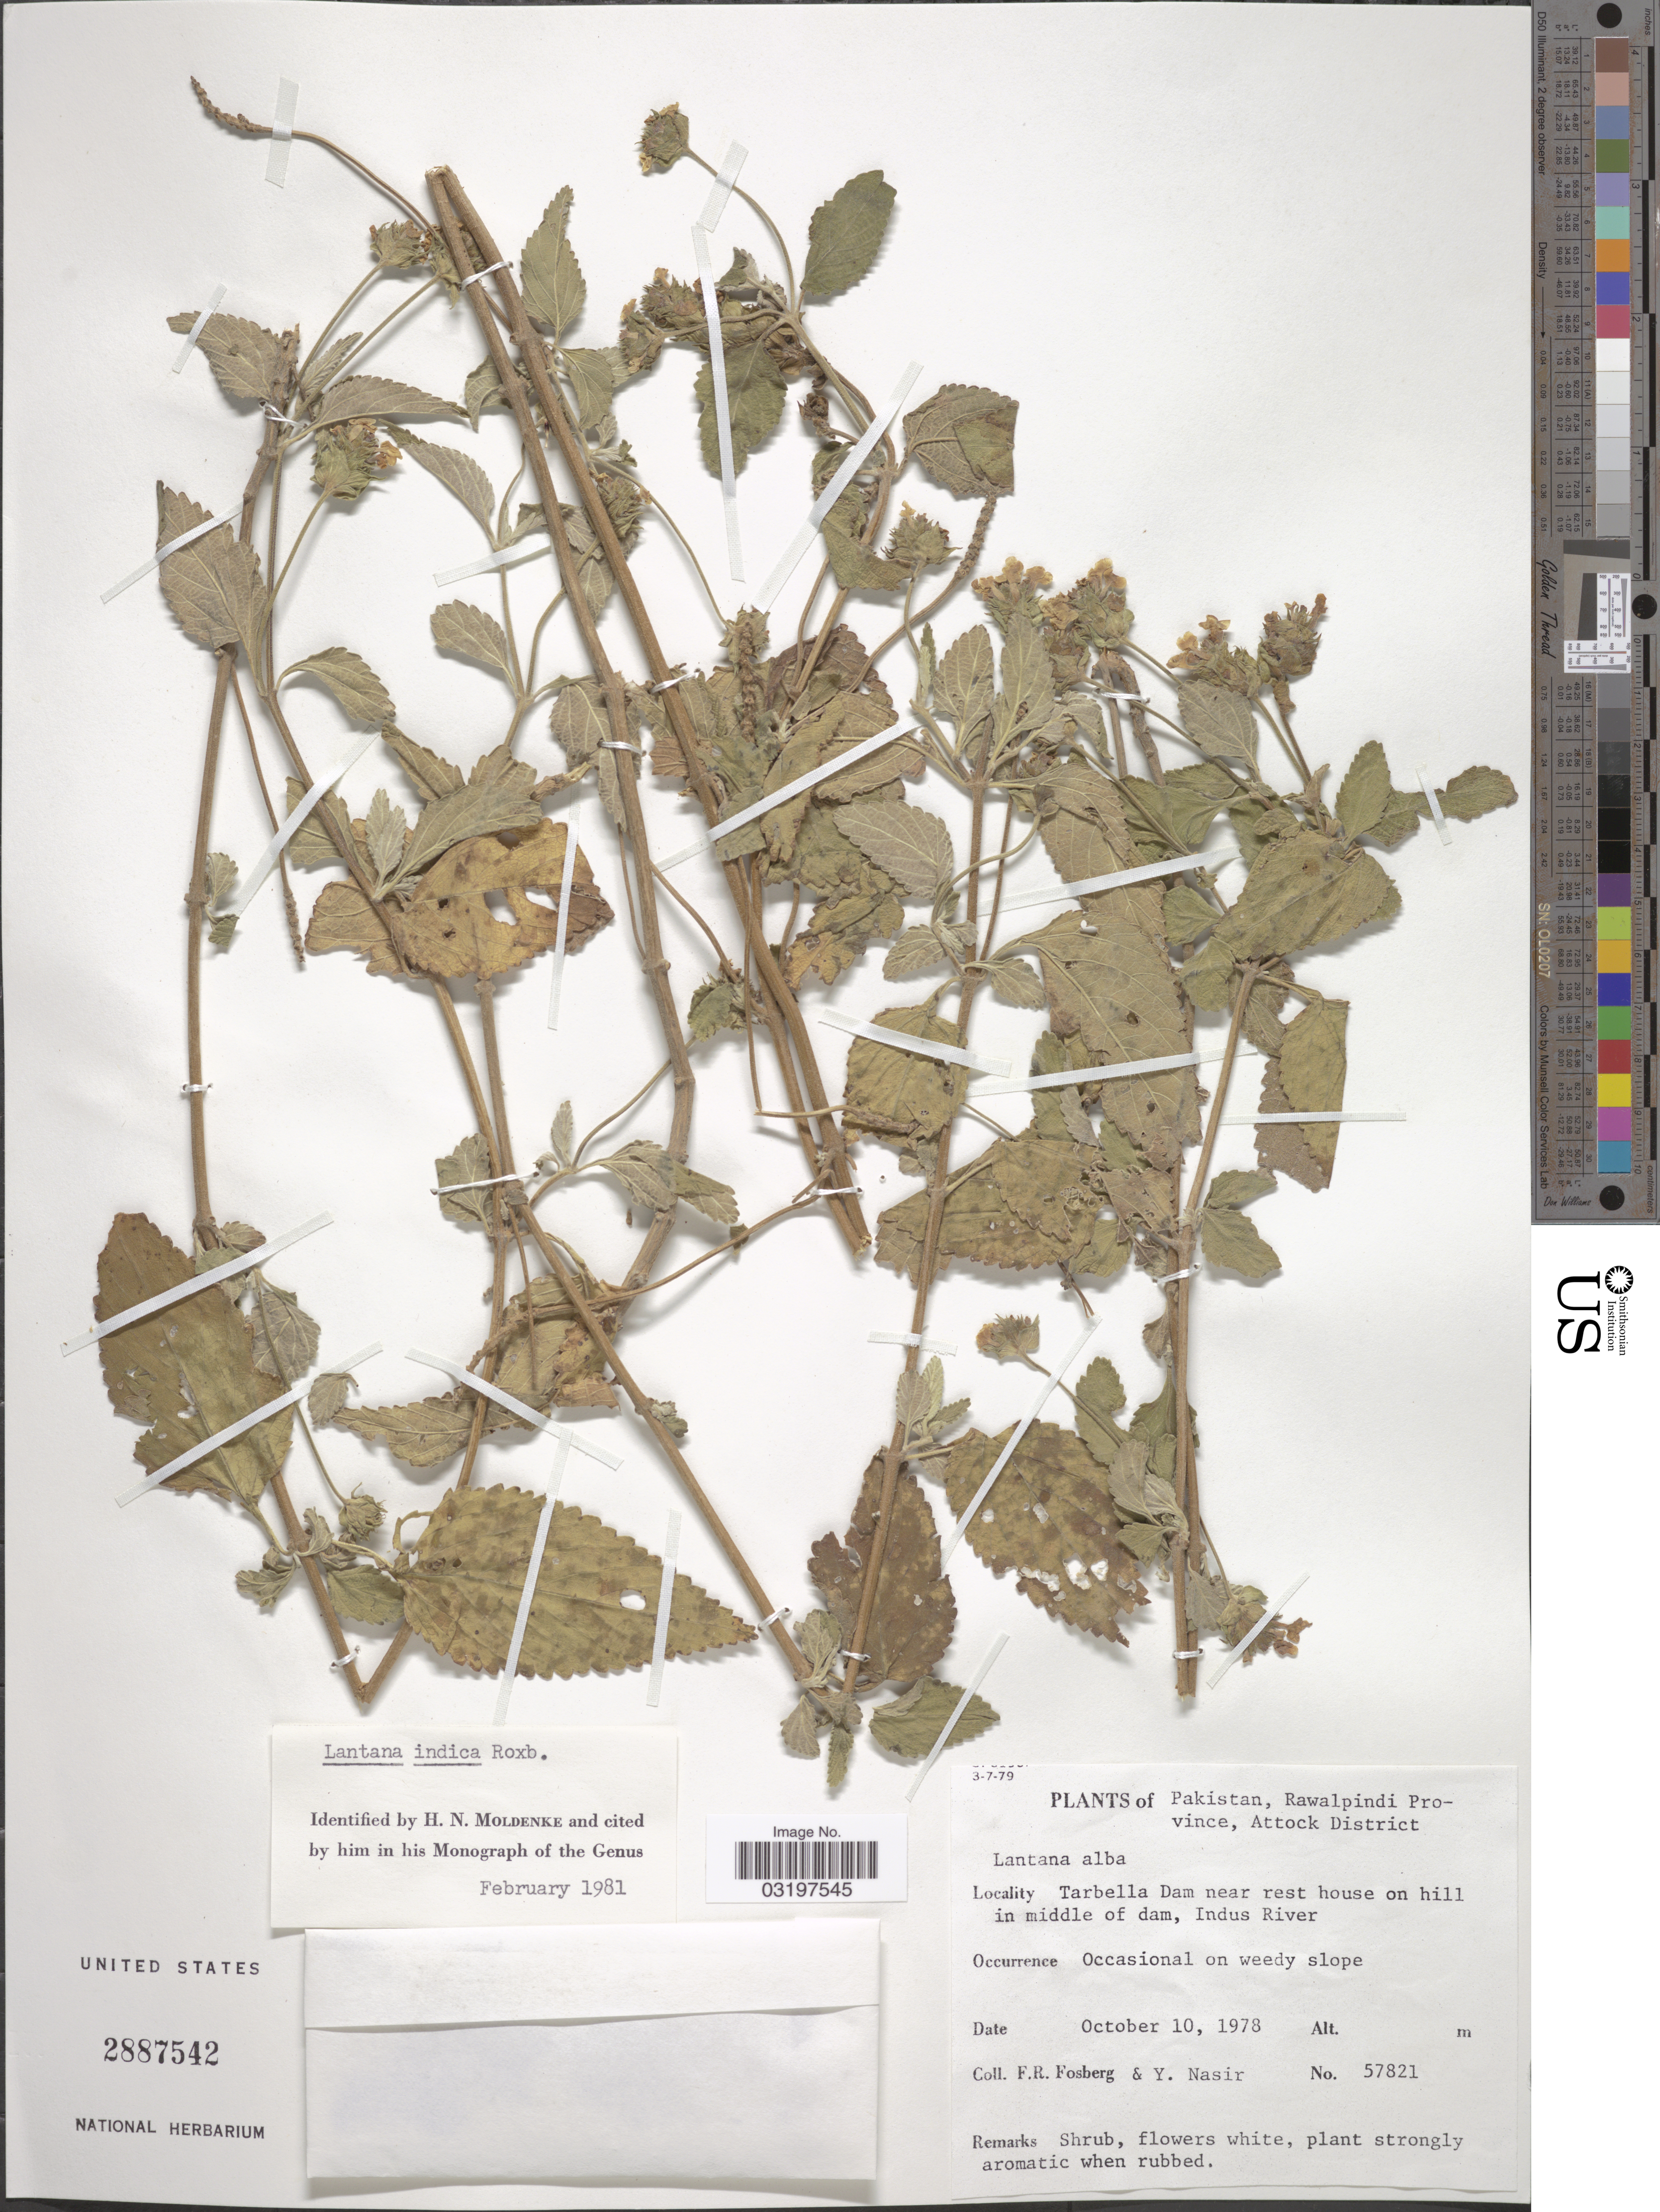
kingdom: Plantae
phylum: Tracheophyta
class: Magnoliopsida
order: Lamiales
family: Verbenaceae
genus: Lantana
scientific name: Lantana indica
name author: Roxb.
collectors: F. R. Fosberg & Y. Nasir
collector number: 57821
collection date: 1978-10-10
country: Pakistan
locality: Rawalpindi Province, Attock District. Tarbella Dam near rest house on hill in middle of dam, Indus River.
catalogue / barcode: US 2887542